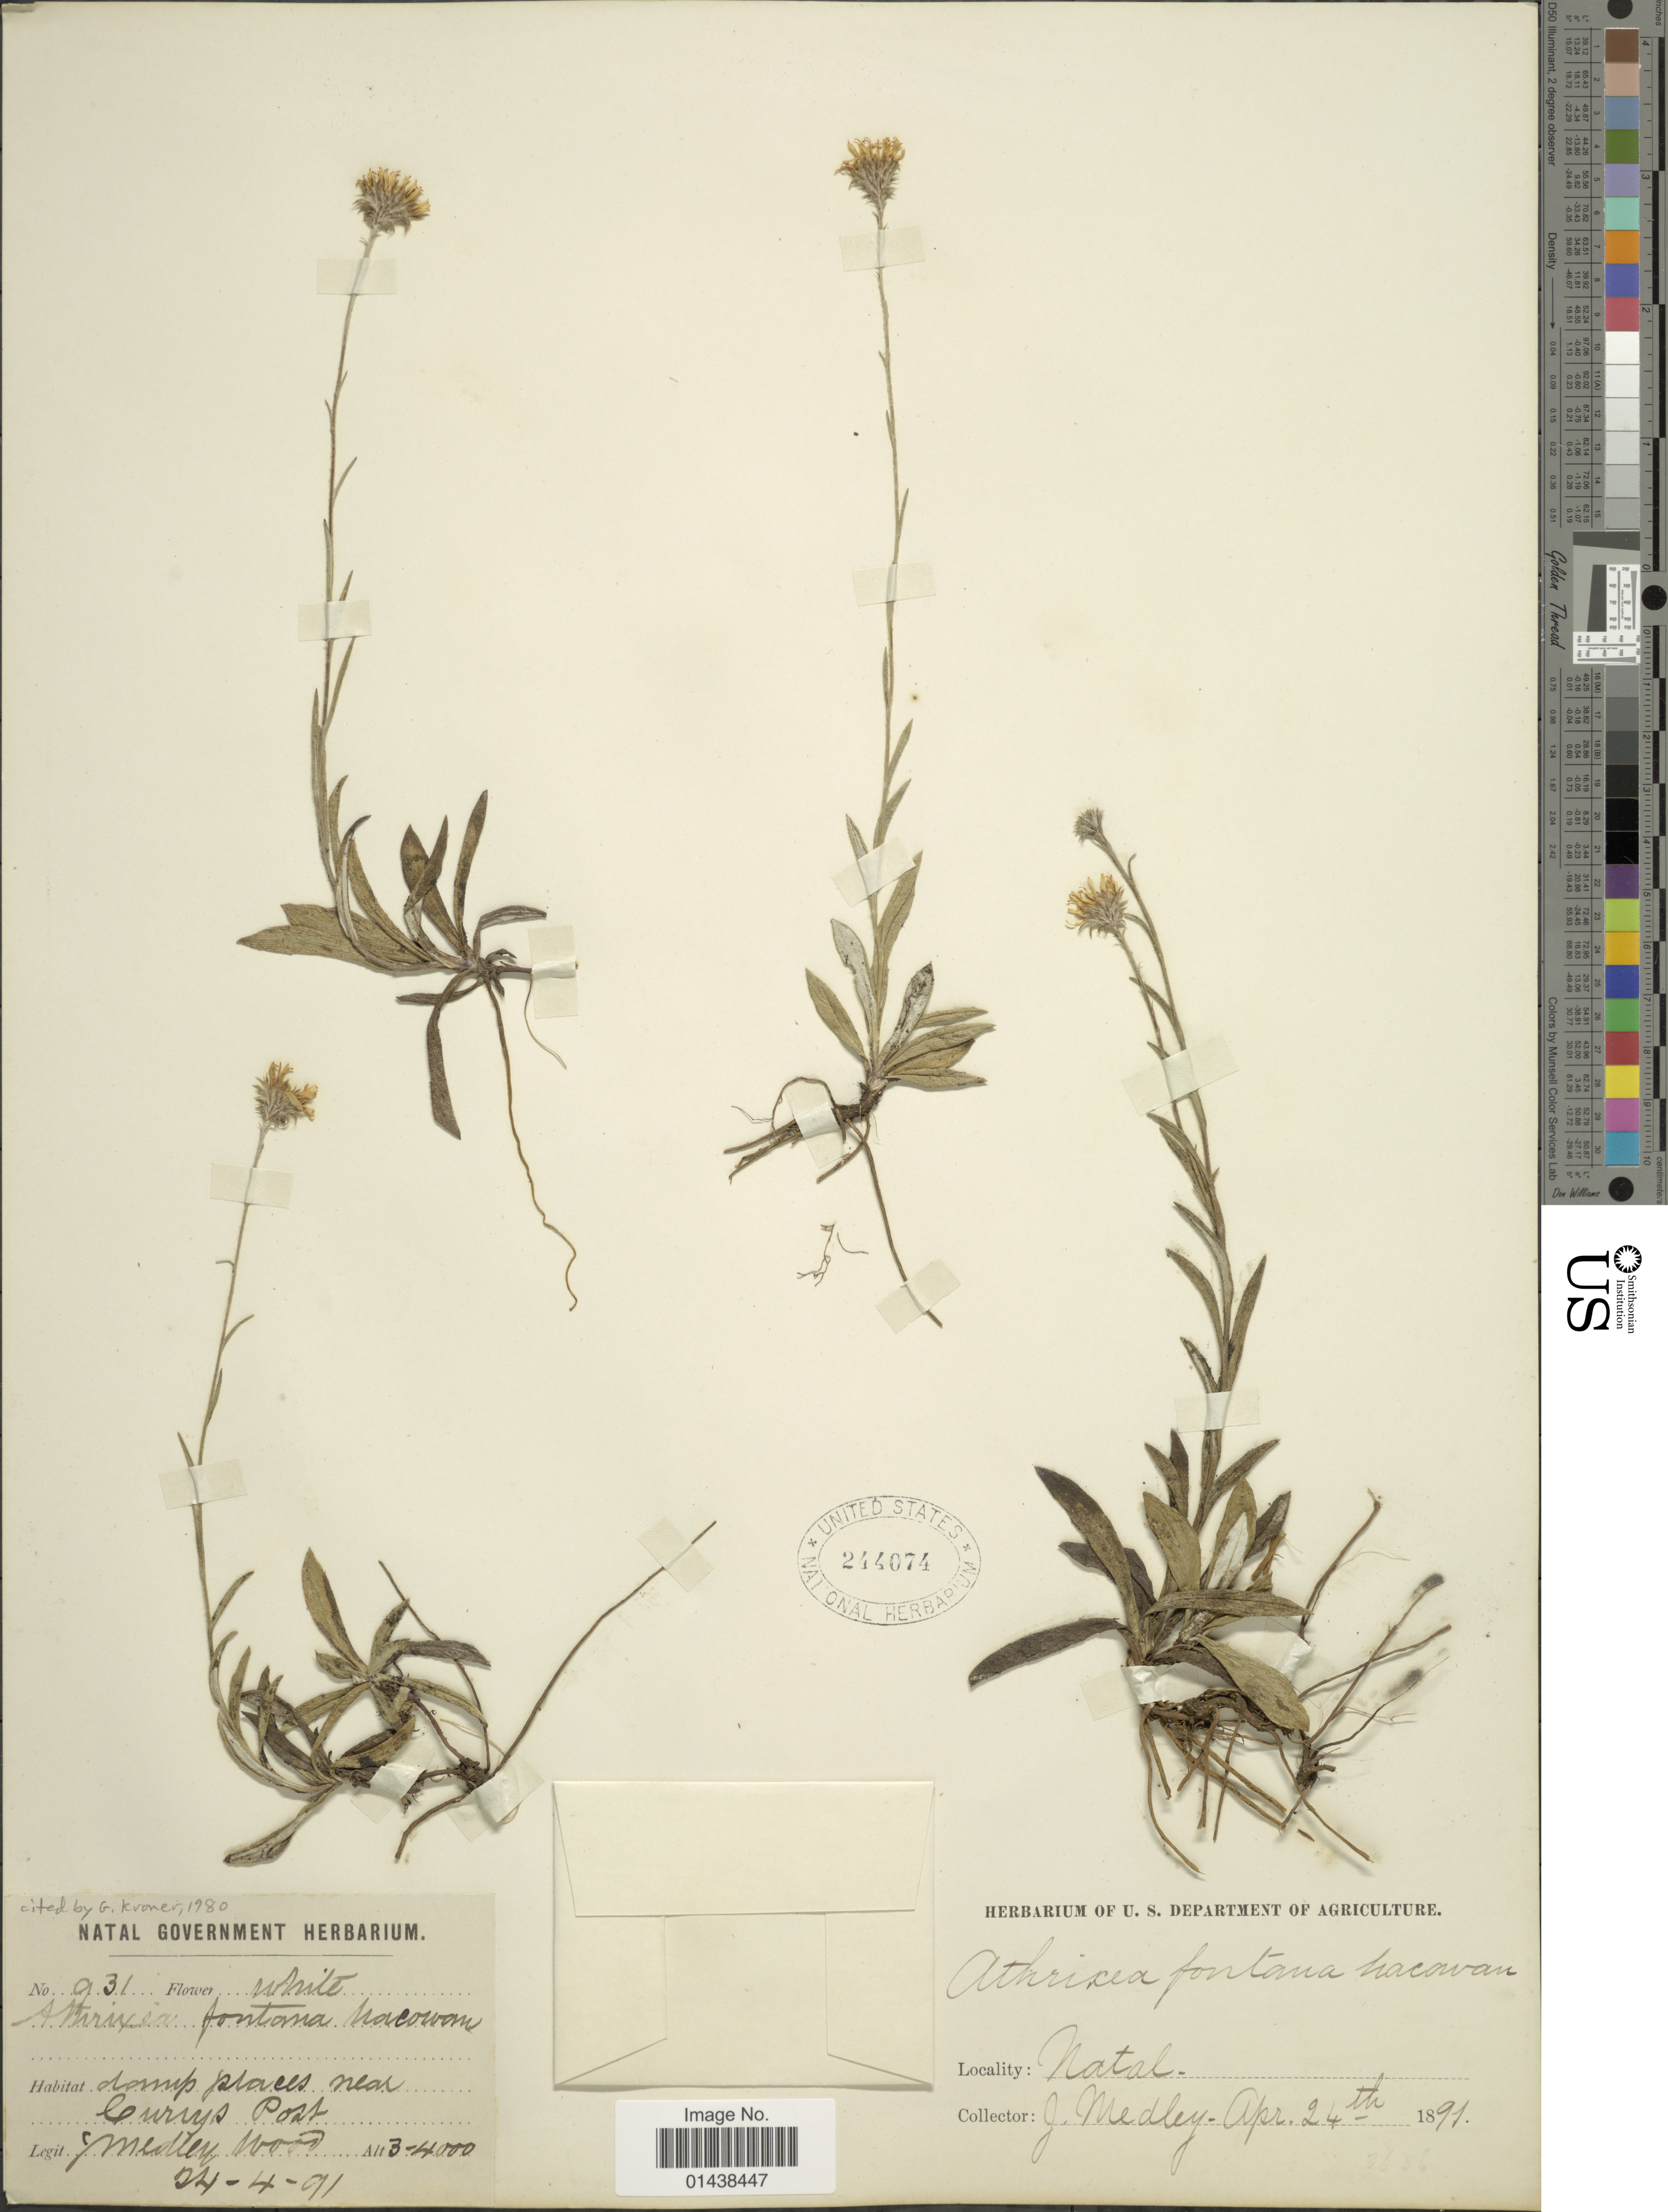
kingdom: Plantae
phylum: Tracheophyta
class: Magnoliopsida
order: Asterales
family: Asteraceae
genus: Athrixia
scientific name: Athrixia fontana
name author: MacOwan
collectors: J. Medley Wood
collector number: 931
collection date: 1891-04-24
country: South Africa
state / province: KwaZulu-Natal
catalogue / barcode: US 244074